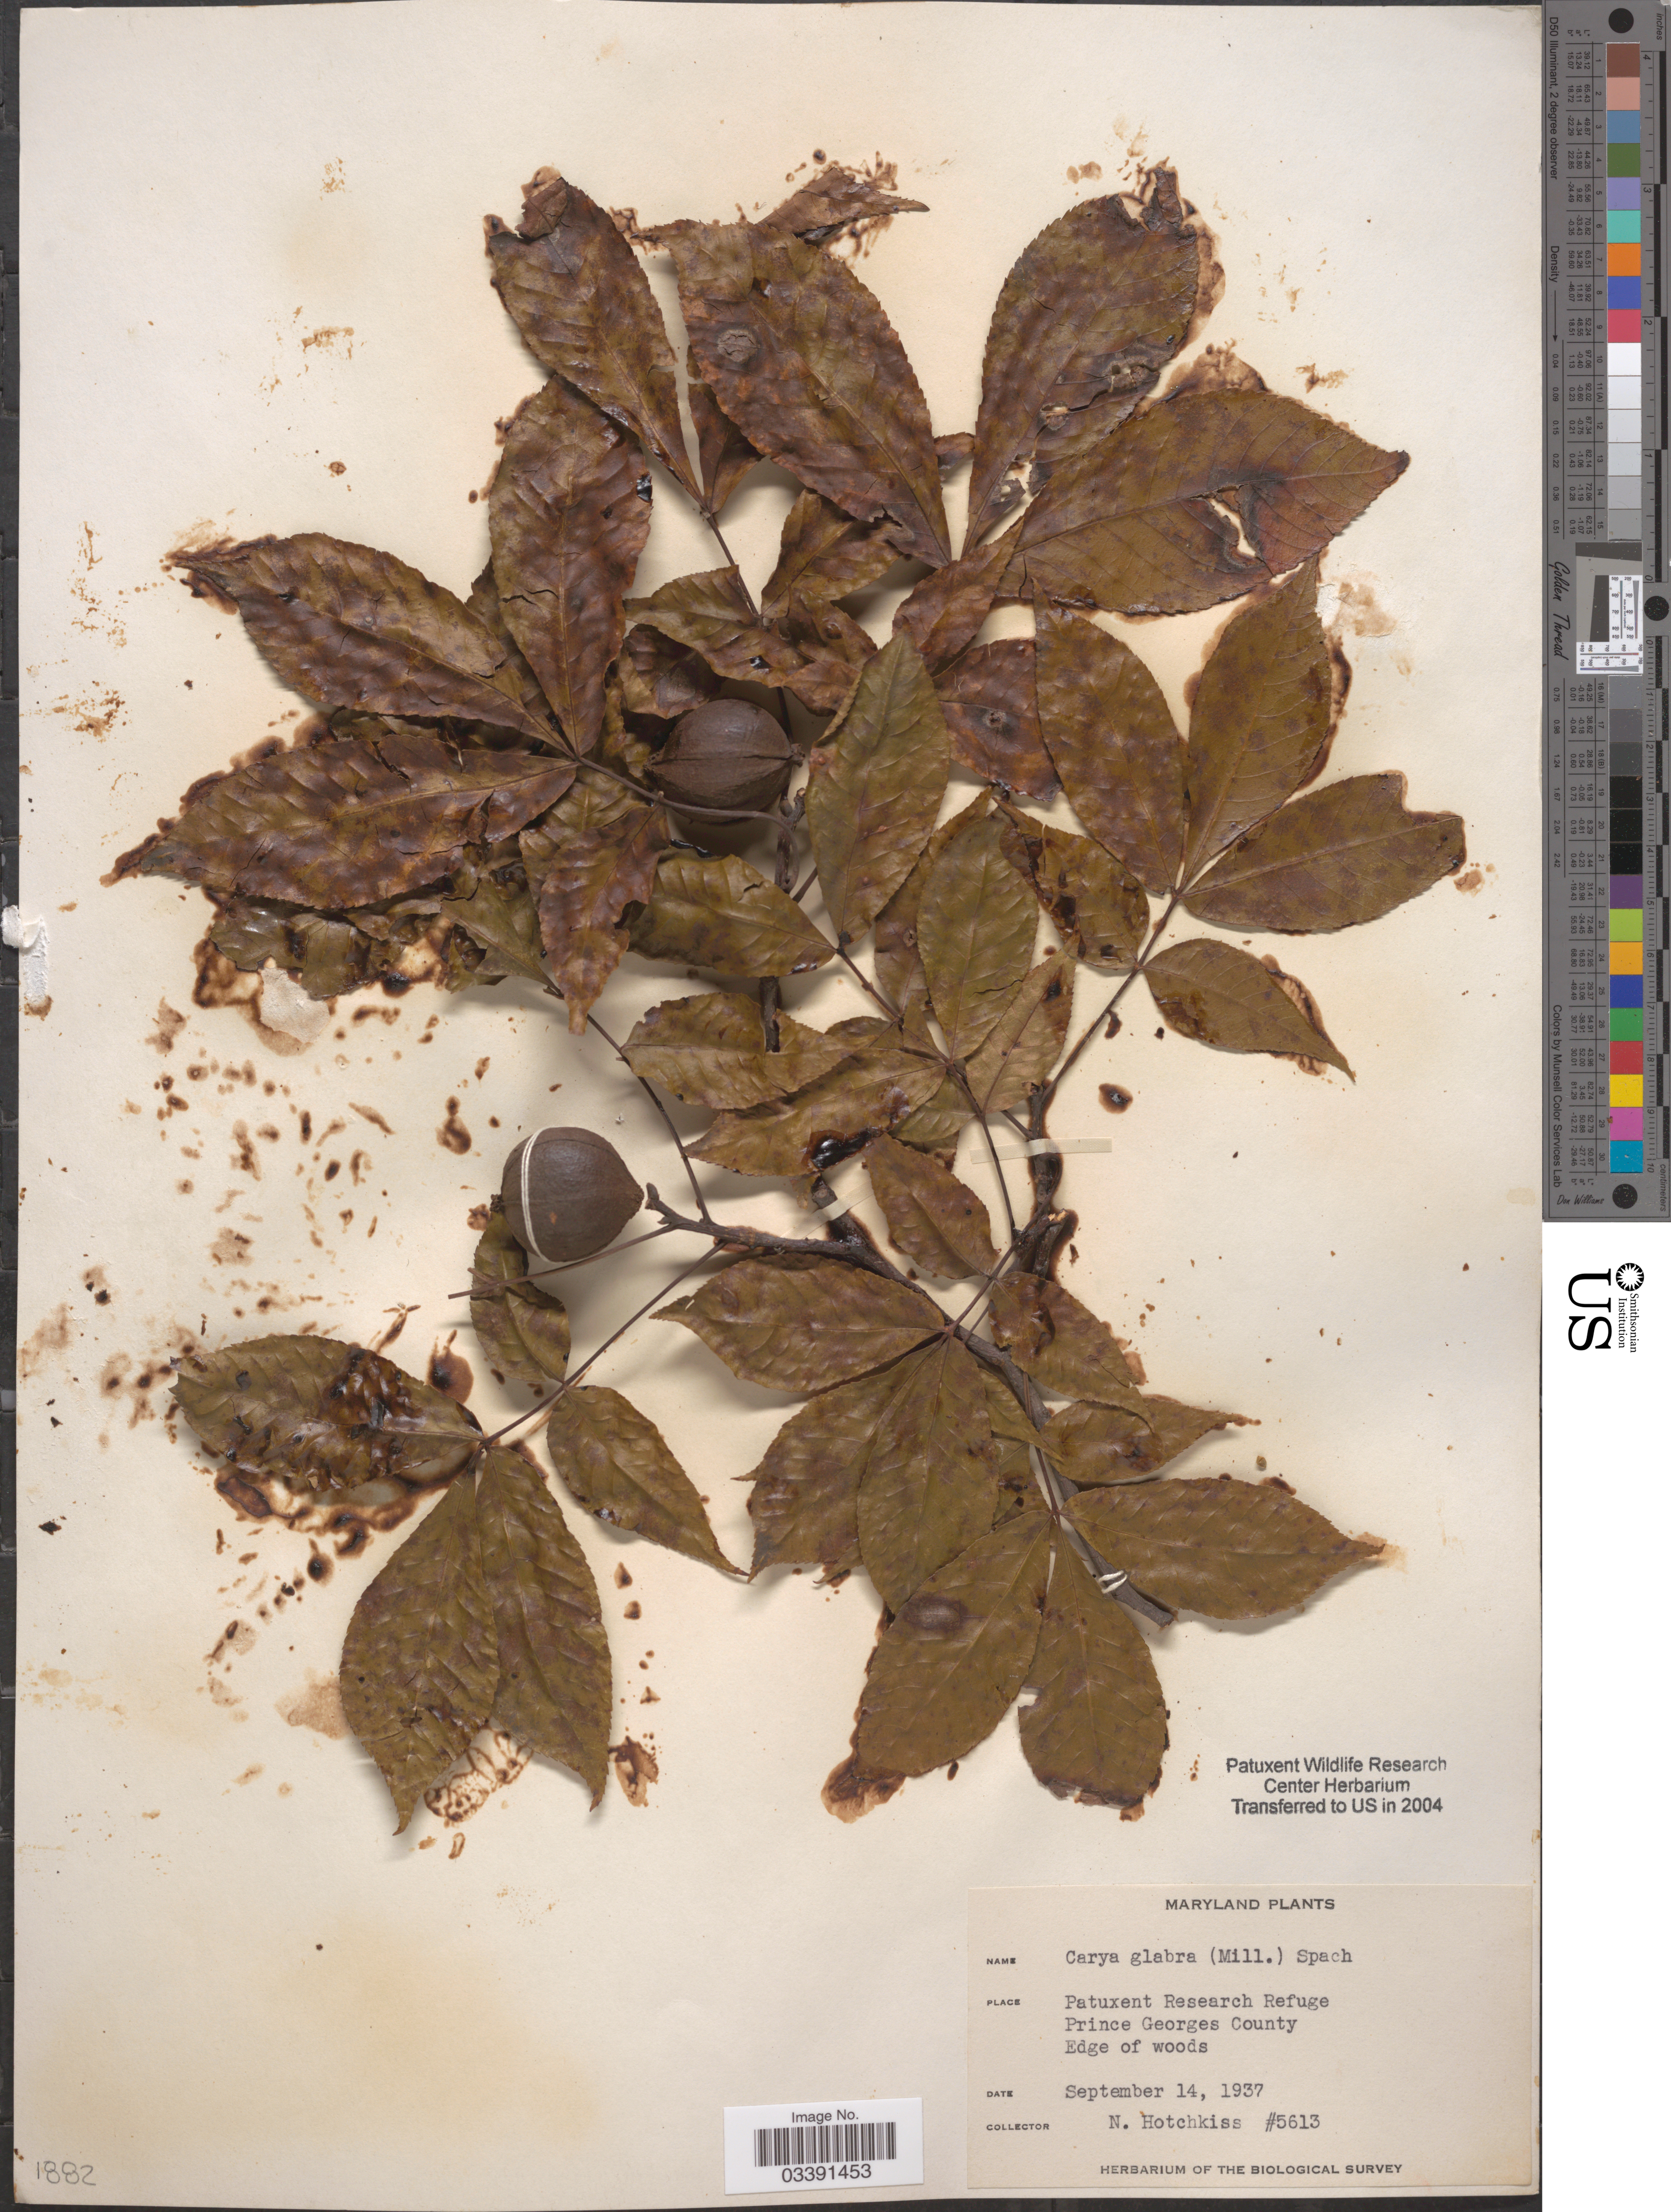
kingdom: Plantae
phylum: Tracheophyta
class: Magnoliopsida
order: Fagales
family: Juglandaceae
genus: Carya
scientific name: Carya glabra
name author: (Mill.) Sweet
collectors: N. Hotchkiss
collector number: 5613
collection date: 1937-09-14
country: United States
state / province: Maryland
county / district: Prince George's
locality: Patuxent Research Refuge. Prince Georges County. Edge of woods.